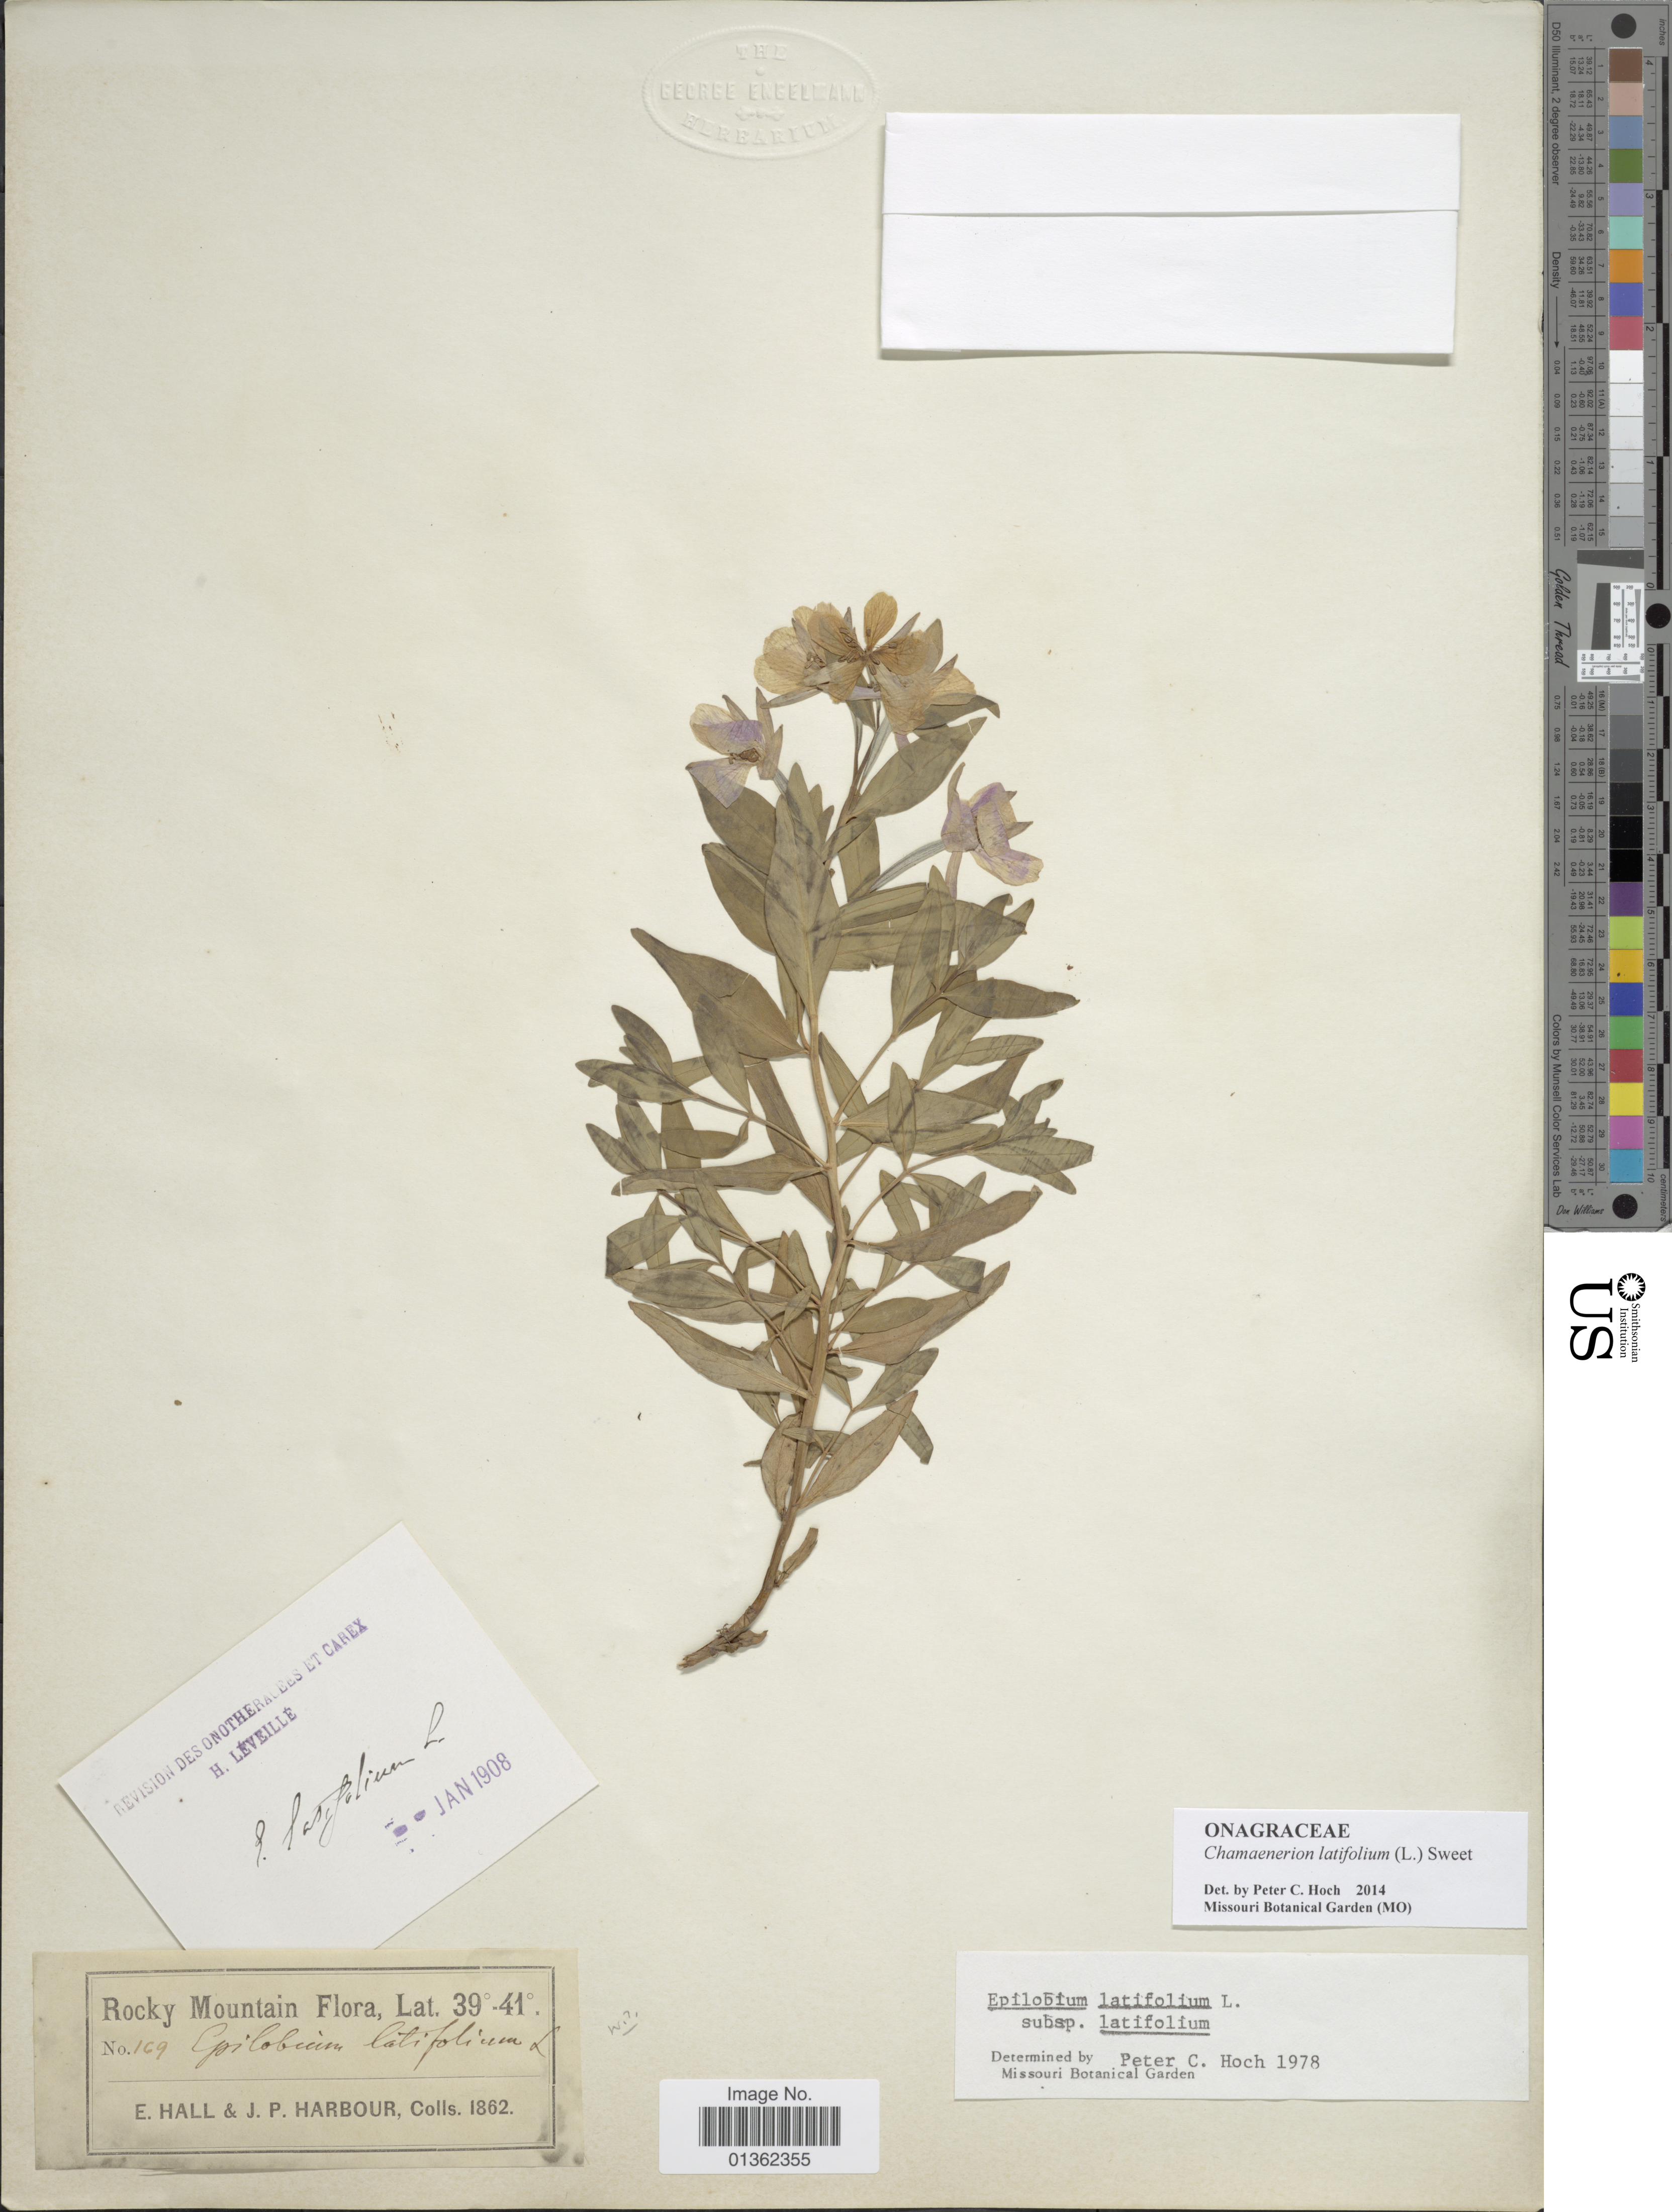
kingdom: Plantae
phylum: Tracheophyta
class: Magnoliopsida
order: Myrtales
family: Onagraceae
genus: Chamaenerion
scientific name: Chamaenerion latifolium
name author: (L.) Th. Fr. & Lange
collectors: E. Hall & J. Harbour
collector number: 169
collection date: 1862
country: United States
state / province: Colorado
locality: Rocky Mtns.